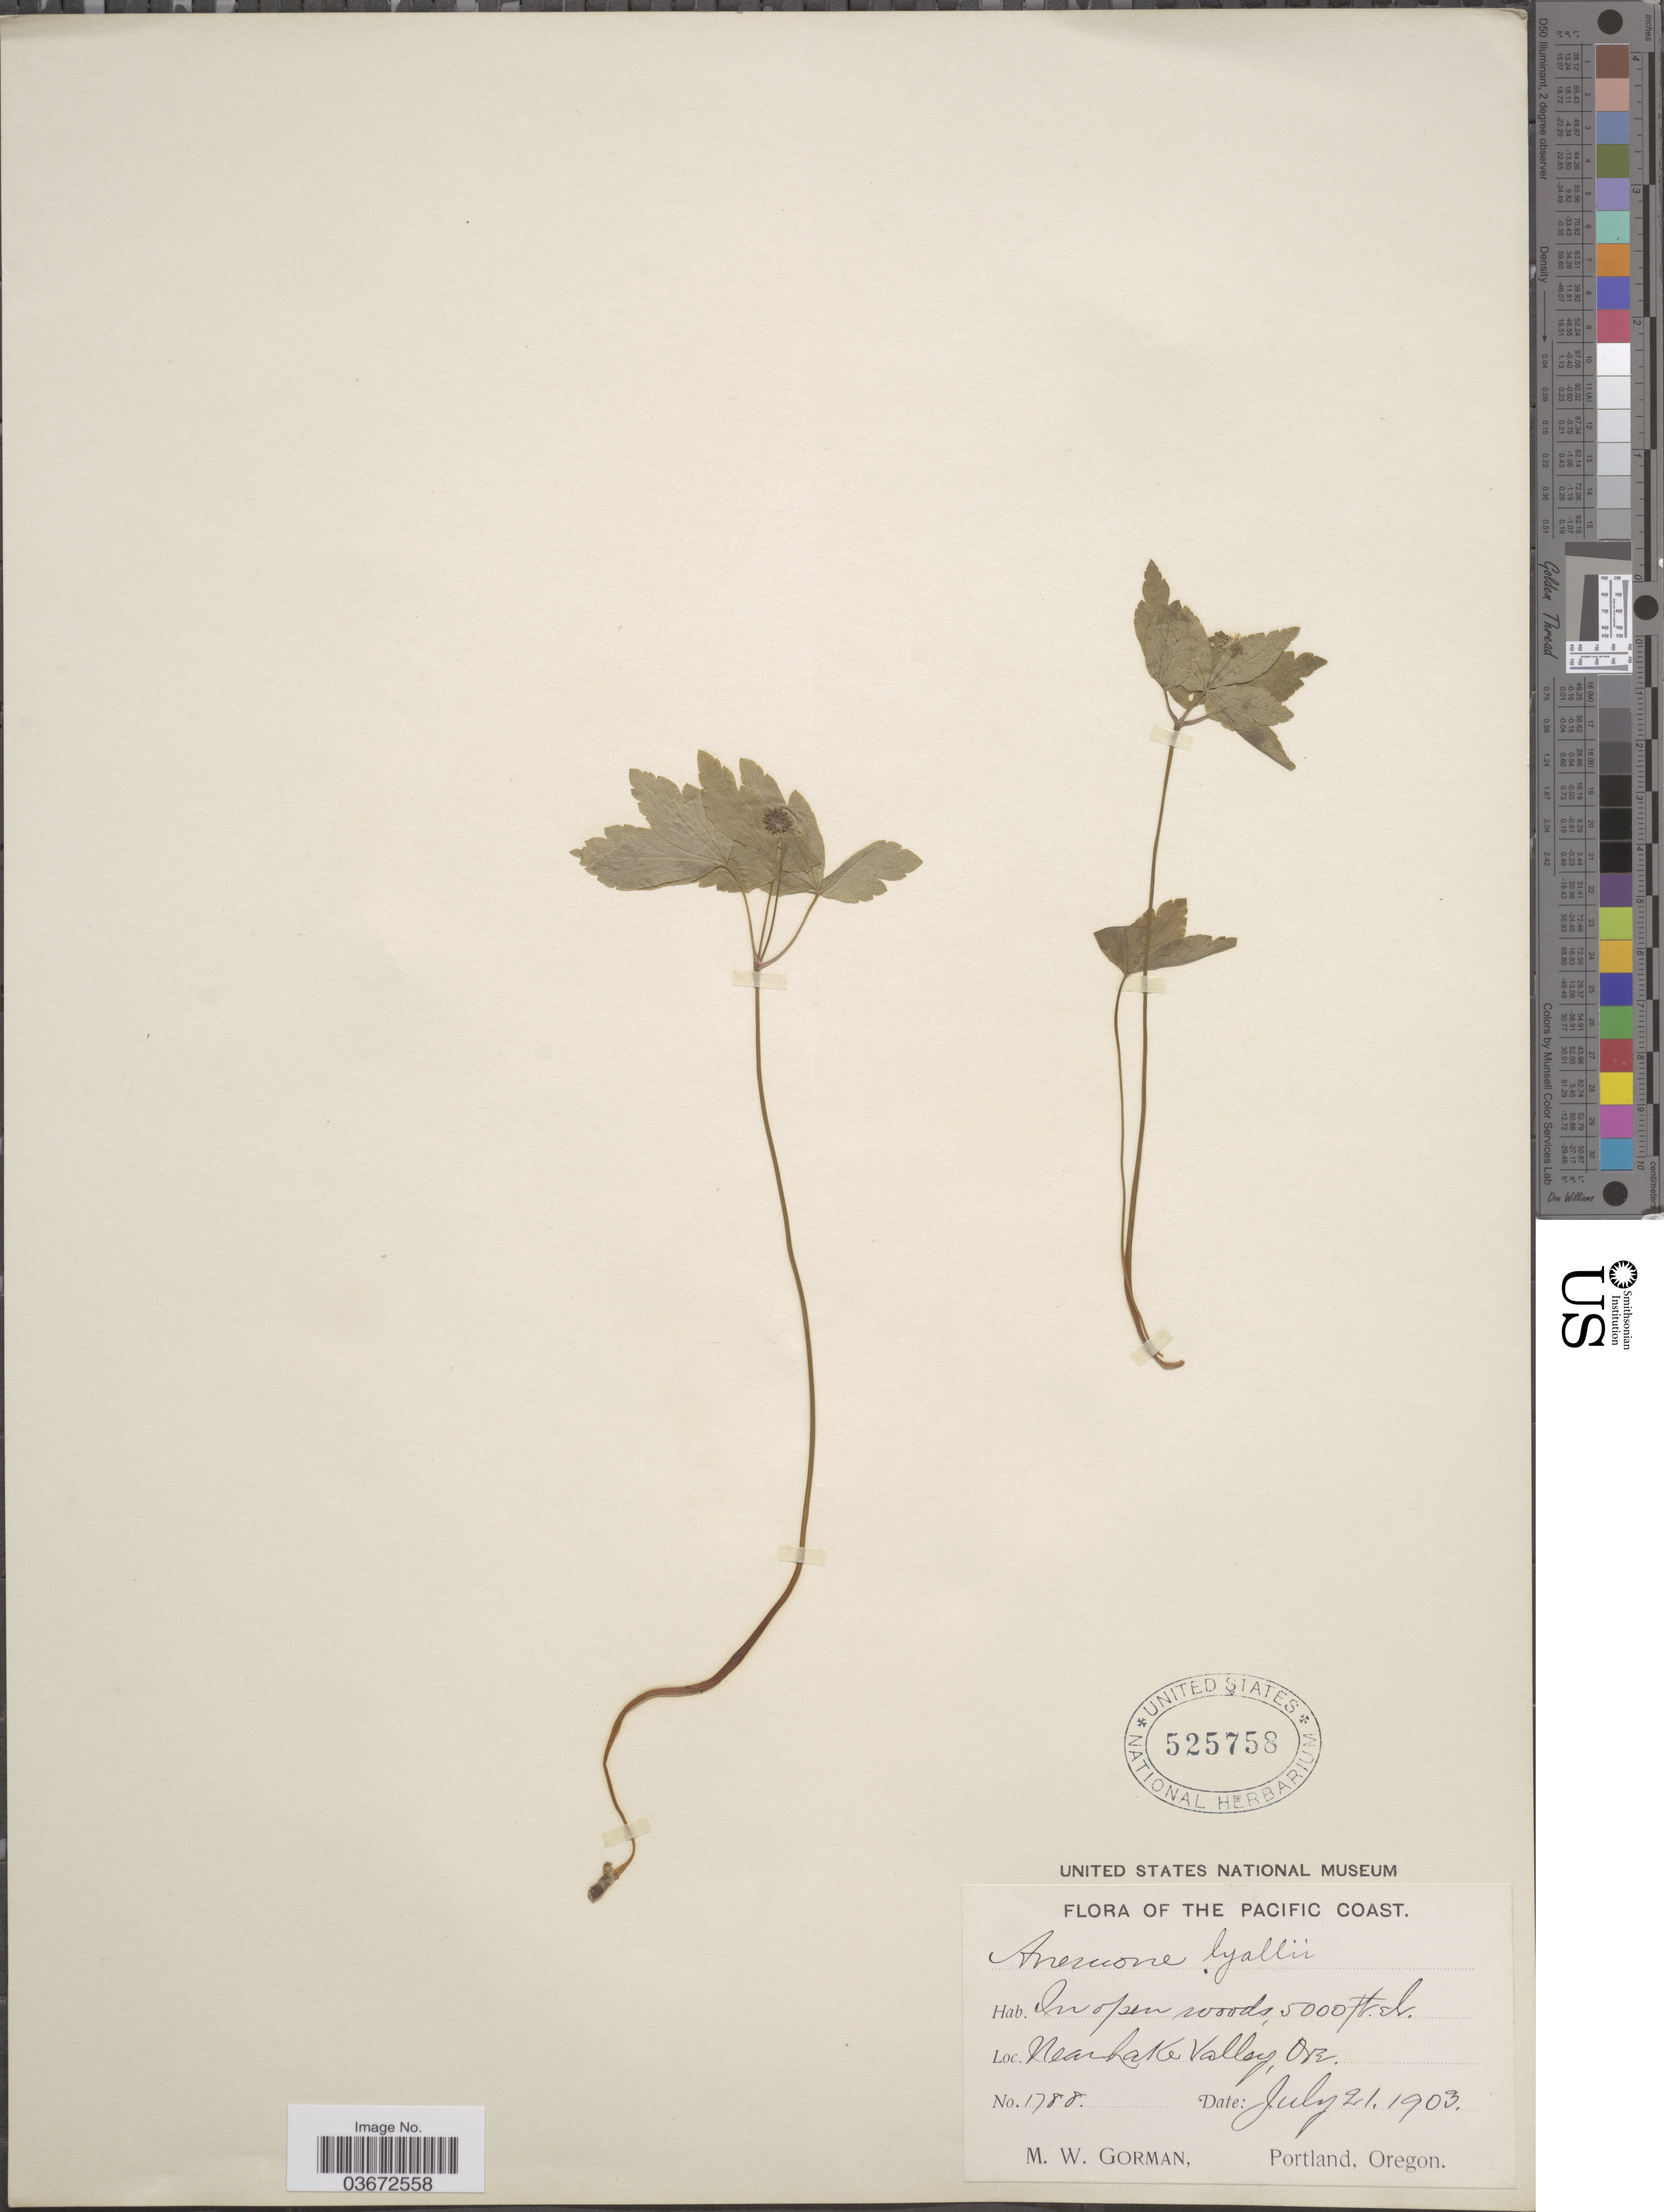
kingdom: Plantae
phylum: Tracheophyta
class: Magnoliopsida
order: Ranunculales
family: Ranunculaceae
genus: Anemone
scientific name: Anemone quinquefolia var. lyallii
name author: (L.) B.L. Rob.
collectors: M. W. Gorman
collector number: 1788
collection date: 1903-07-21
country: United States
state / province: Oregon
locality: The Pacific Coast. Near Lake Valley.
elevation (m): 1524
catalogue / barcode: US 525758